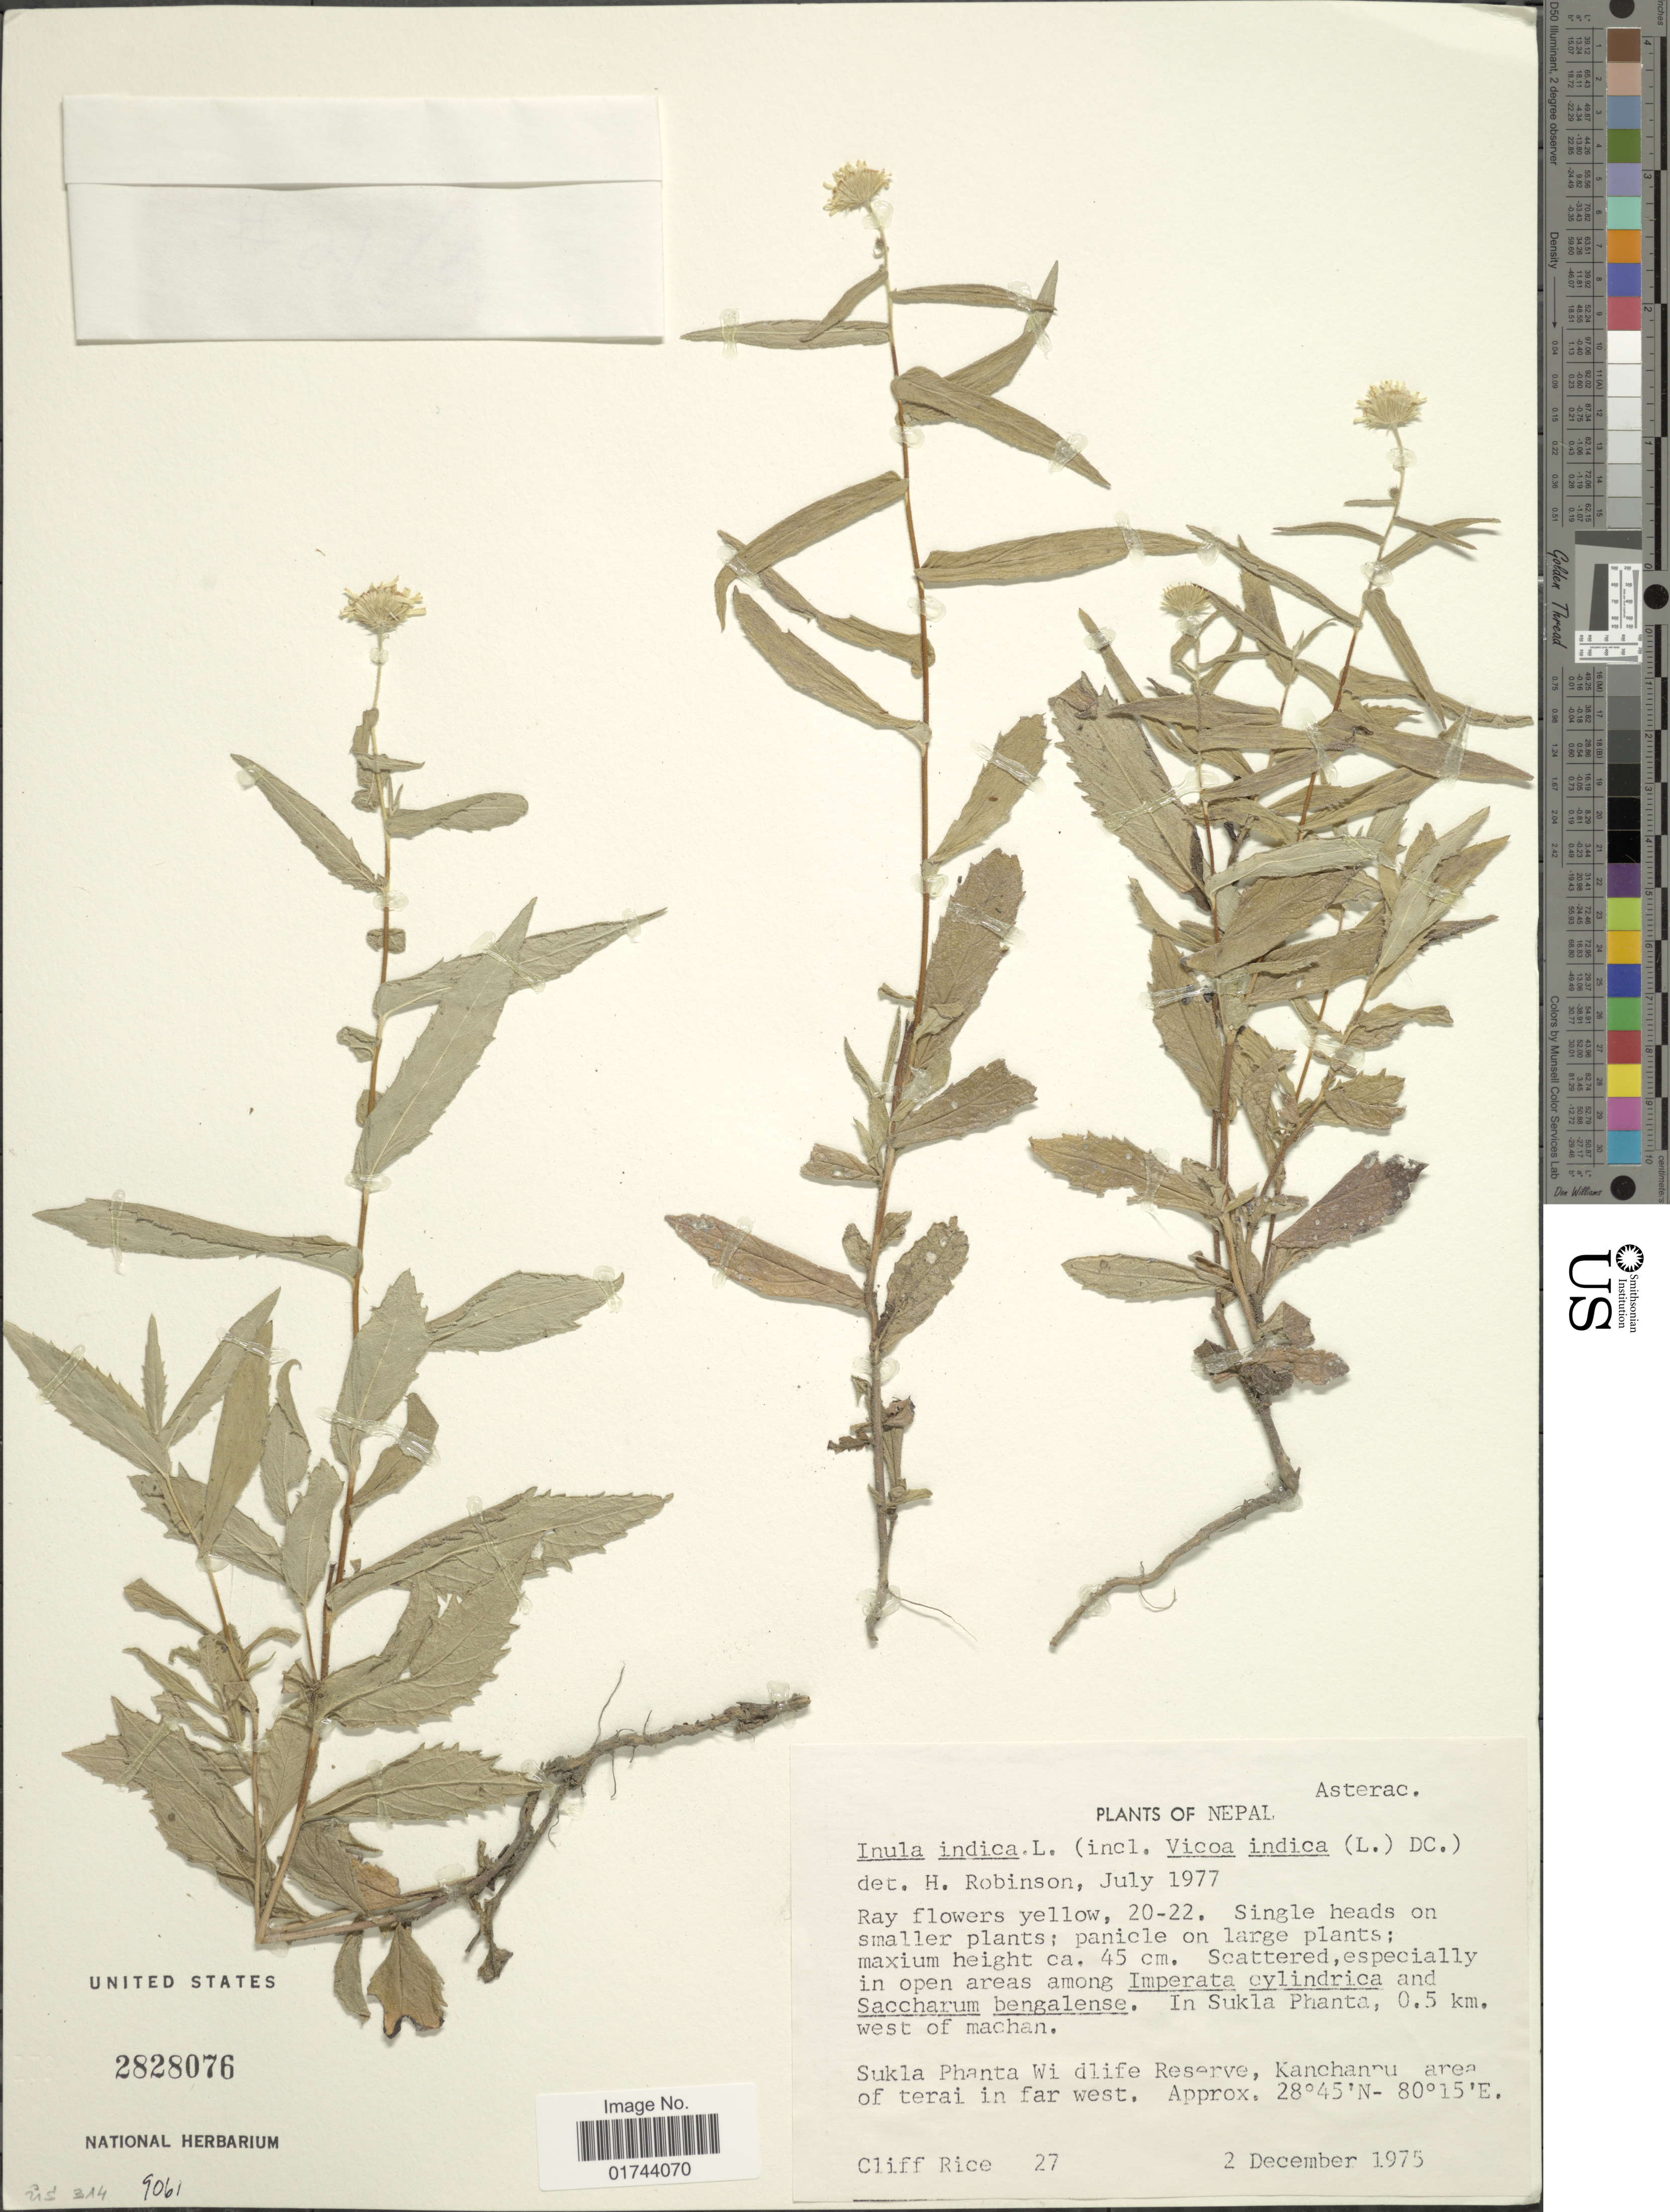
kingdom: Plantae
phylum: Tracheophyta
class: Magnoliopsida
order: Asterales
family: Asteraceae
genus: Inula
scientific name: Inula indica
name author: L.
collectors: C. G. Rice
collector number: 27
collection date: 1975-12-02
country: Nepal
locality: Sukla Phanta Wi dlife Reserve, Kanchanu area of terai in far west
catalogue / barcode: US 2828076